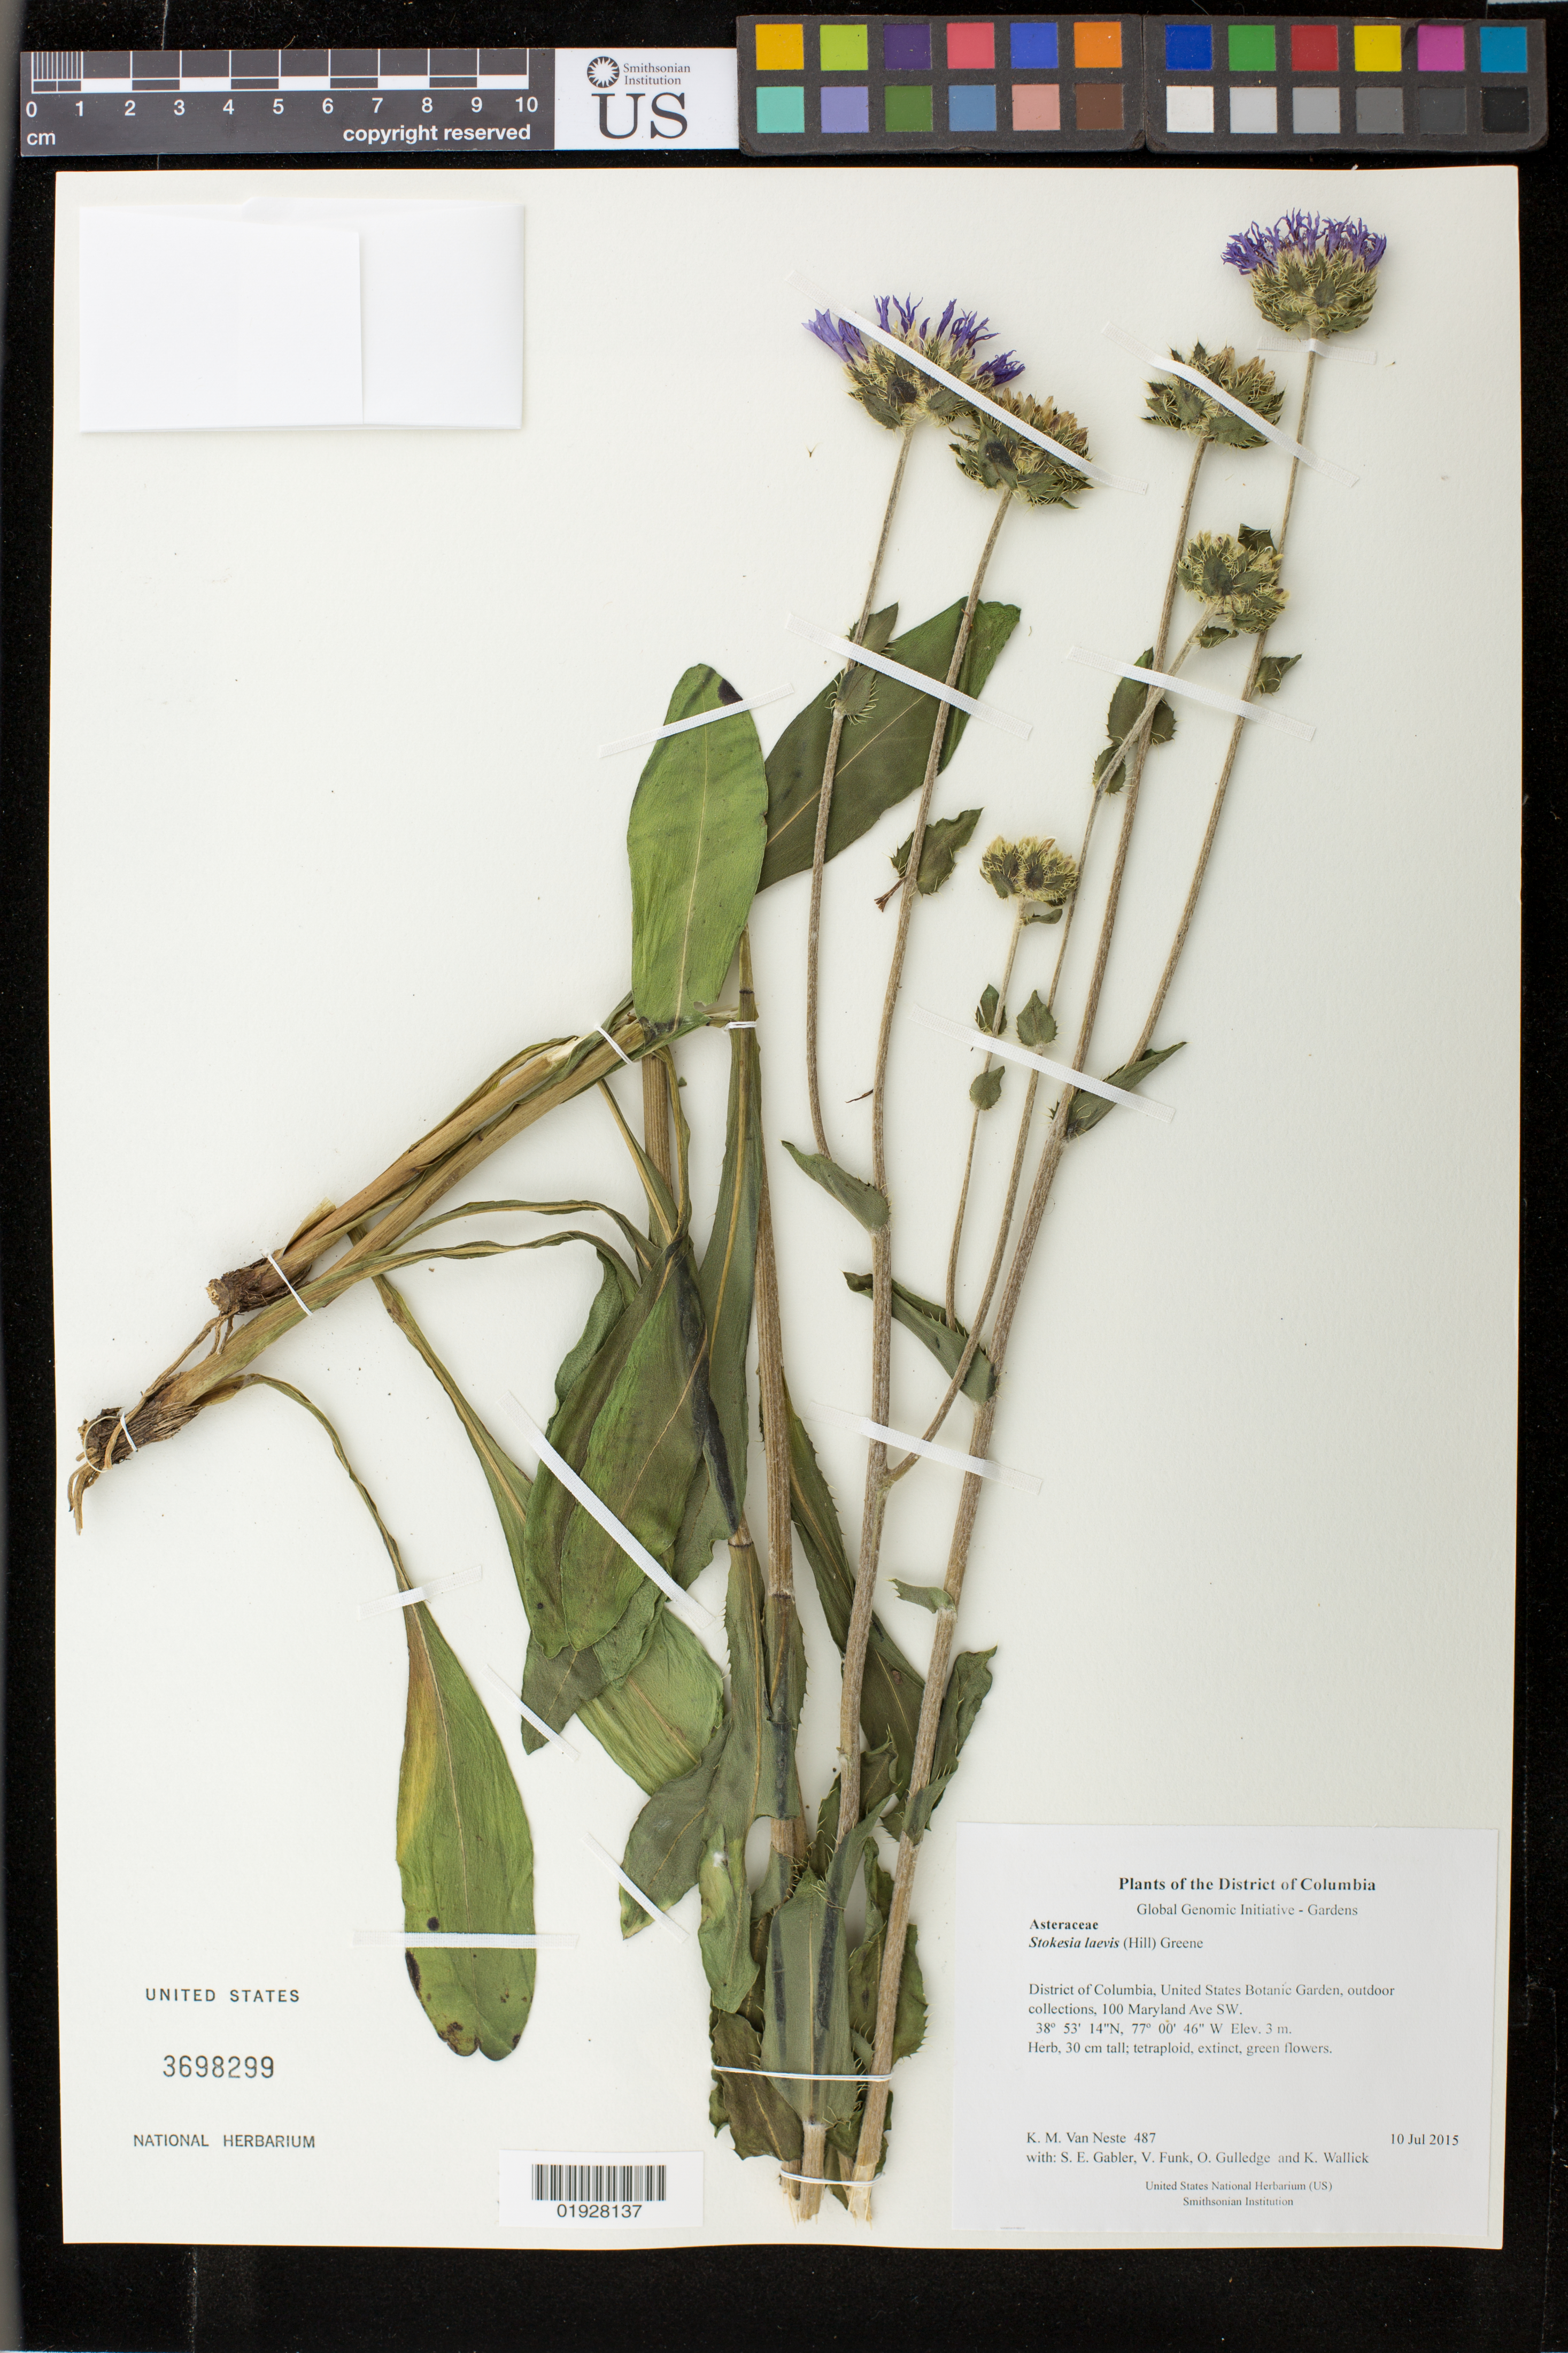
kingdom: Plantae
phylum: Tracheophyta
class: Magnoliopsida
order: Asterales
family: Asteraceae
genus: Stokesia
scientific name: Stokesia laevis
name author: (Hill) Greene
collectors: K. M. Van Neste, S. E. Gabler, V. Funk, O. Gulledge & K. Wallick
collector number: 487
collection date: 2015-07-10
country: United States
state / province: District of Columbia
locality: United States Botanic Garden, outdoor collections, 100 Maryland Ave SW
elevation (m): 3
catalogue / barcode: US 3698299